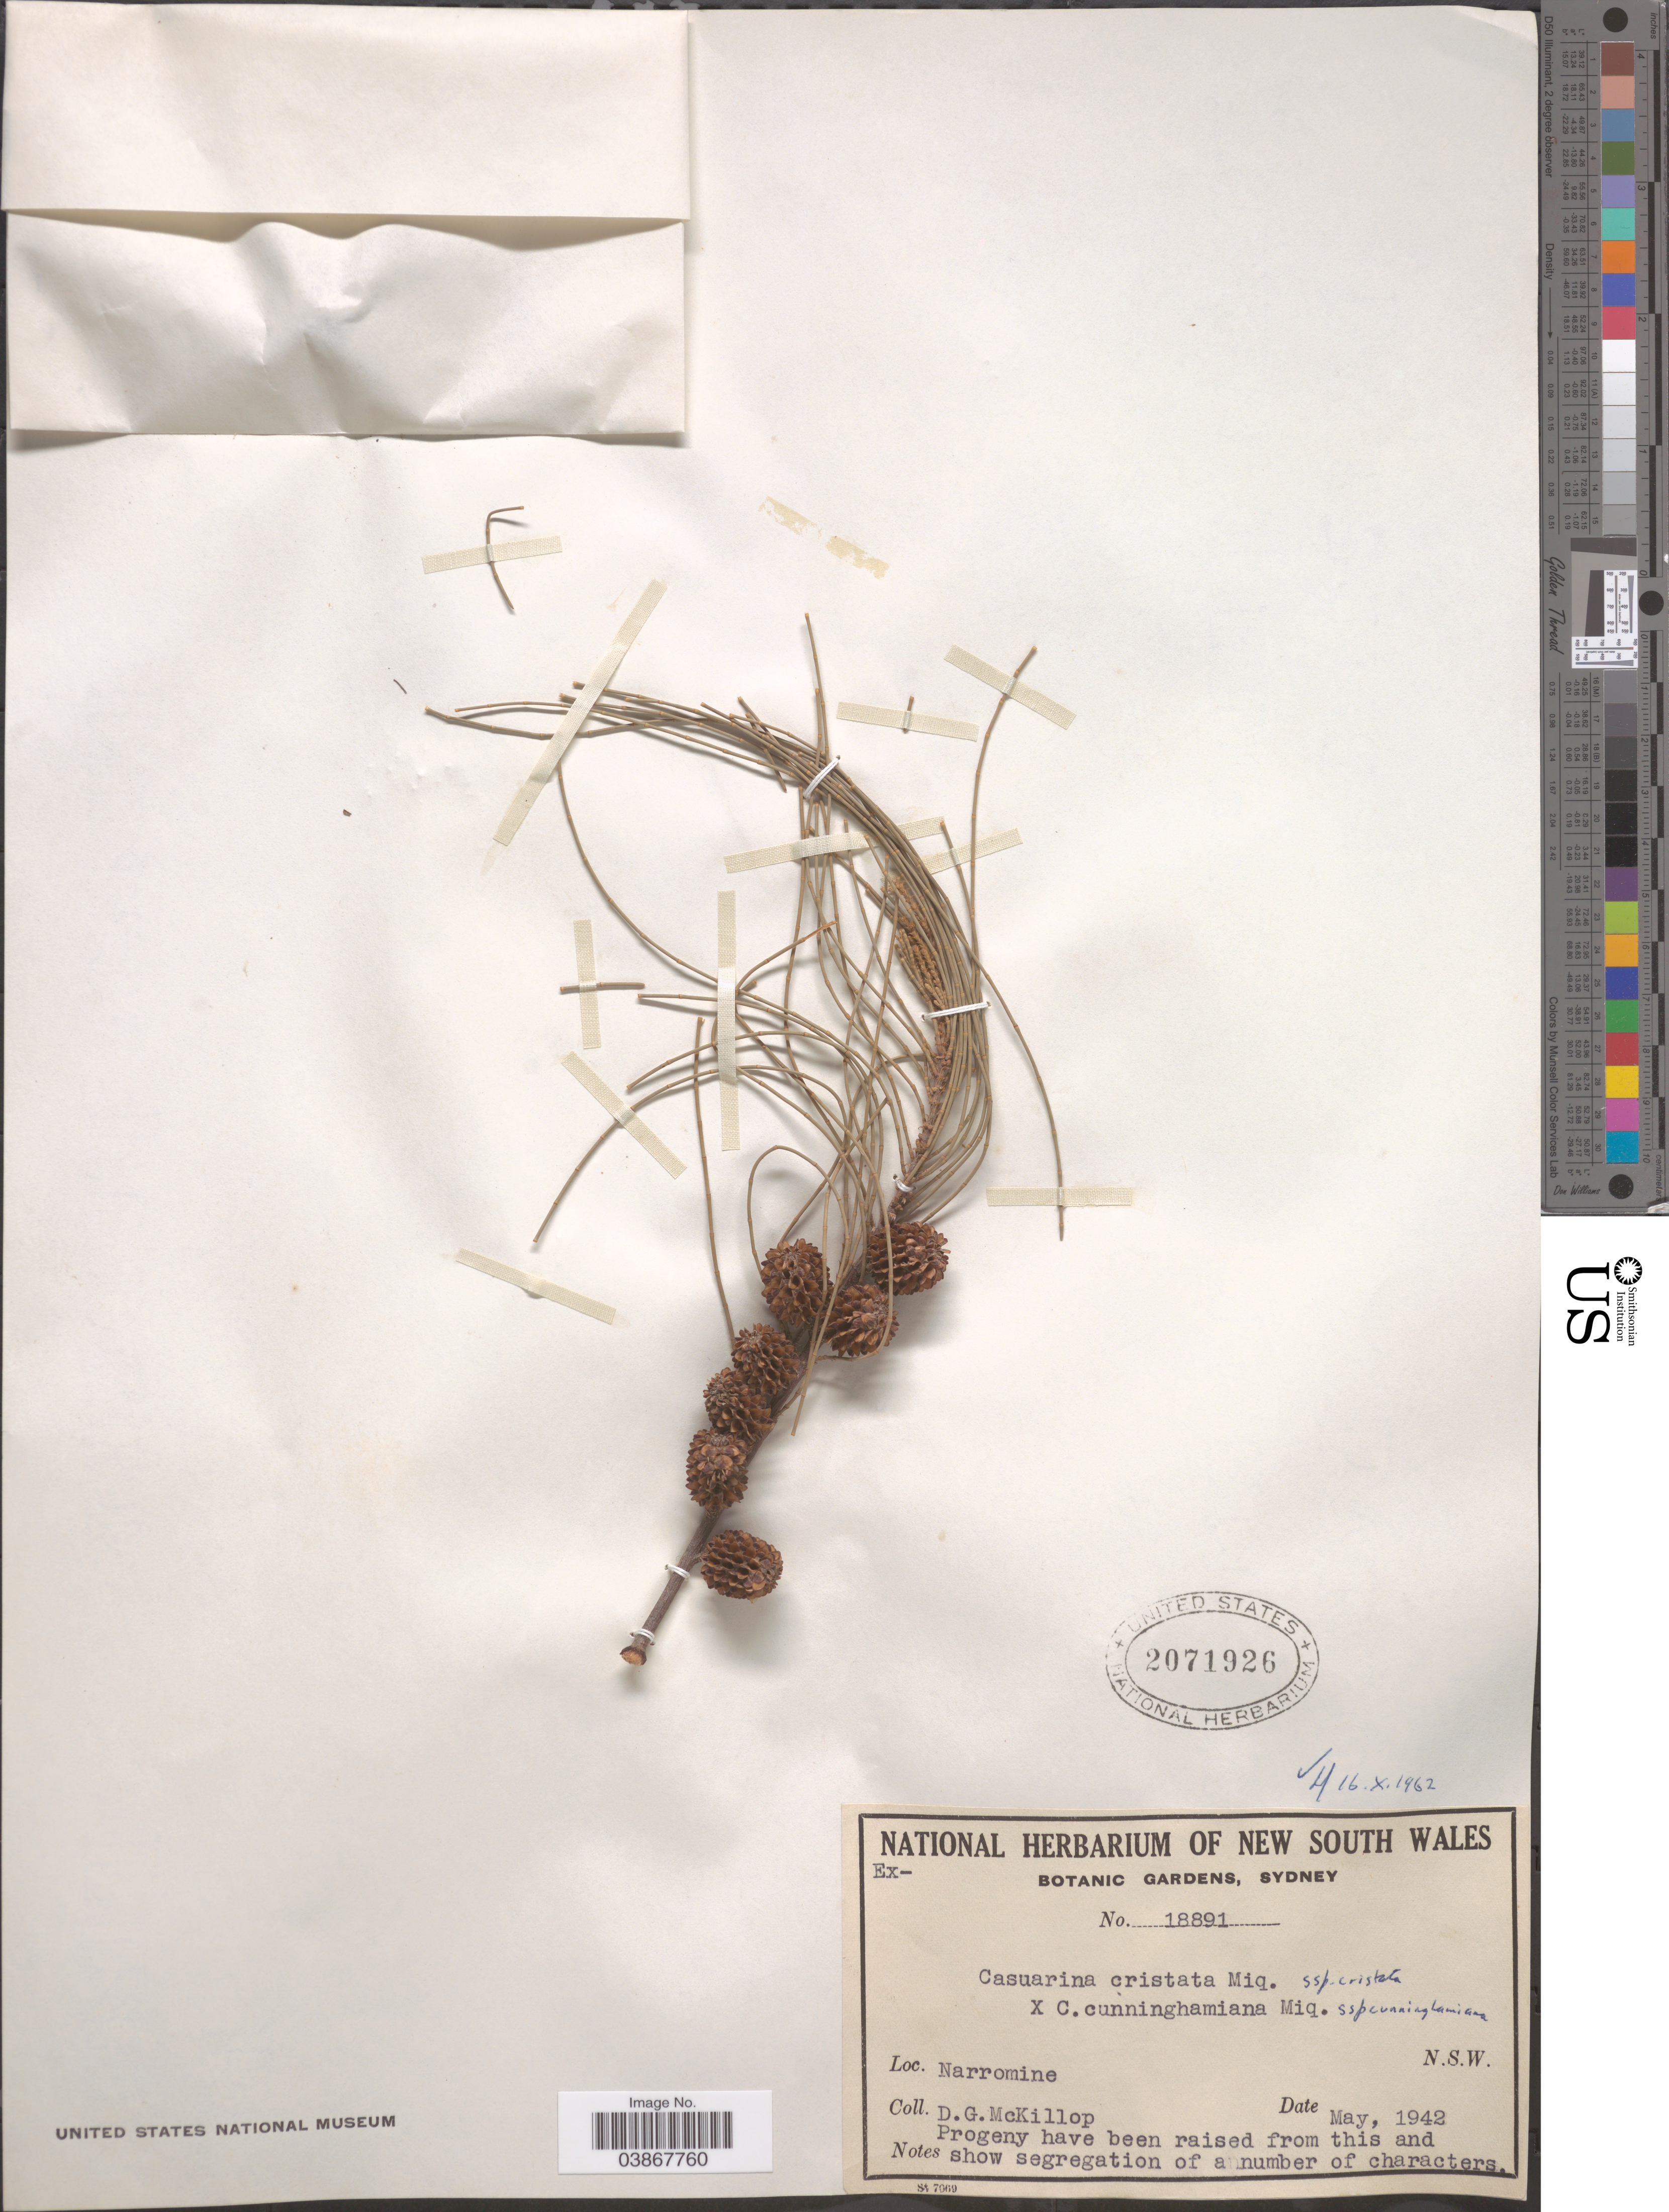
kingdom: Plantae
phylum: Tracheophyta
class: Magnoliopsida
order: Fagales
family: Casuarinaceae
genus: Casuarina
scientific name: Casuarina cristata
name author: Miq.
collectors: D. McKillop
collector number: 18891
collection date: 1942-05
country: Australia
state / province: New South Wales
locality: Narromine.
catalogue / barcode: US 2071926